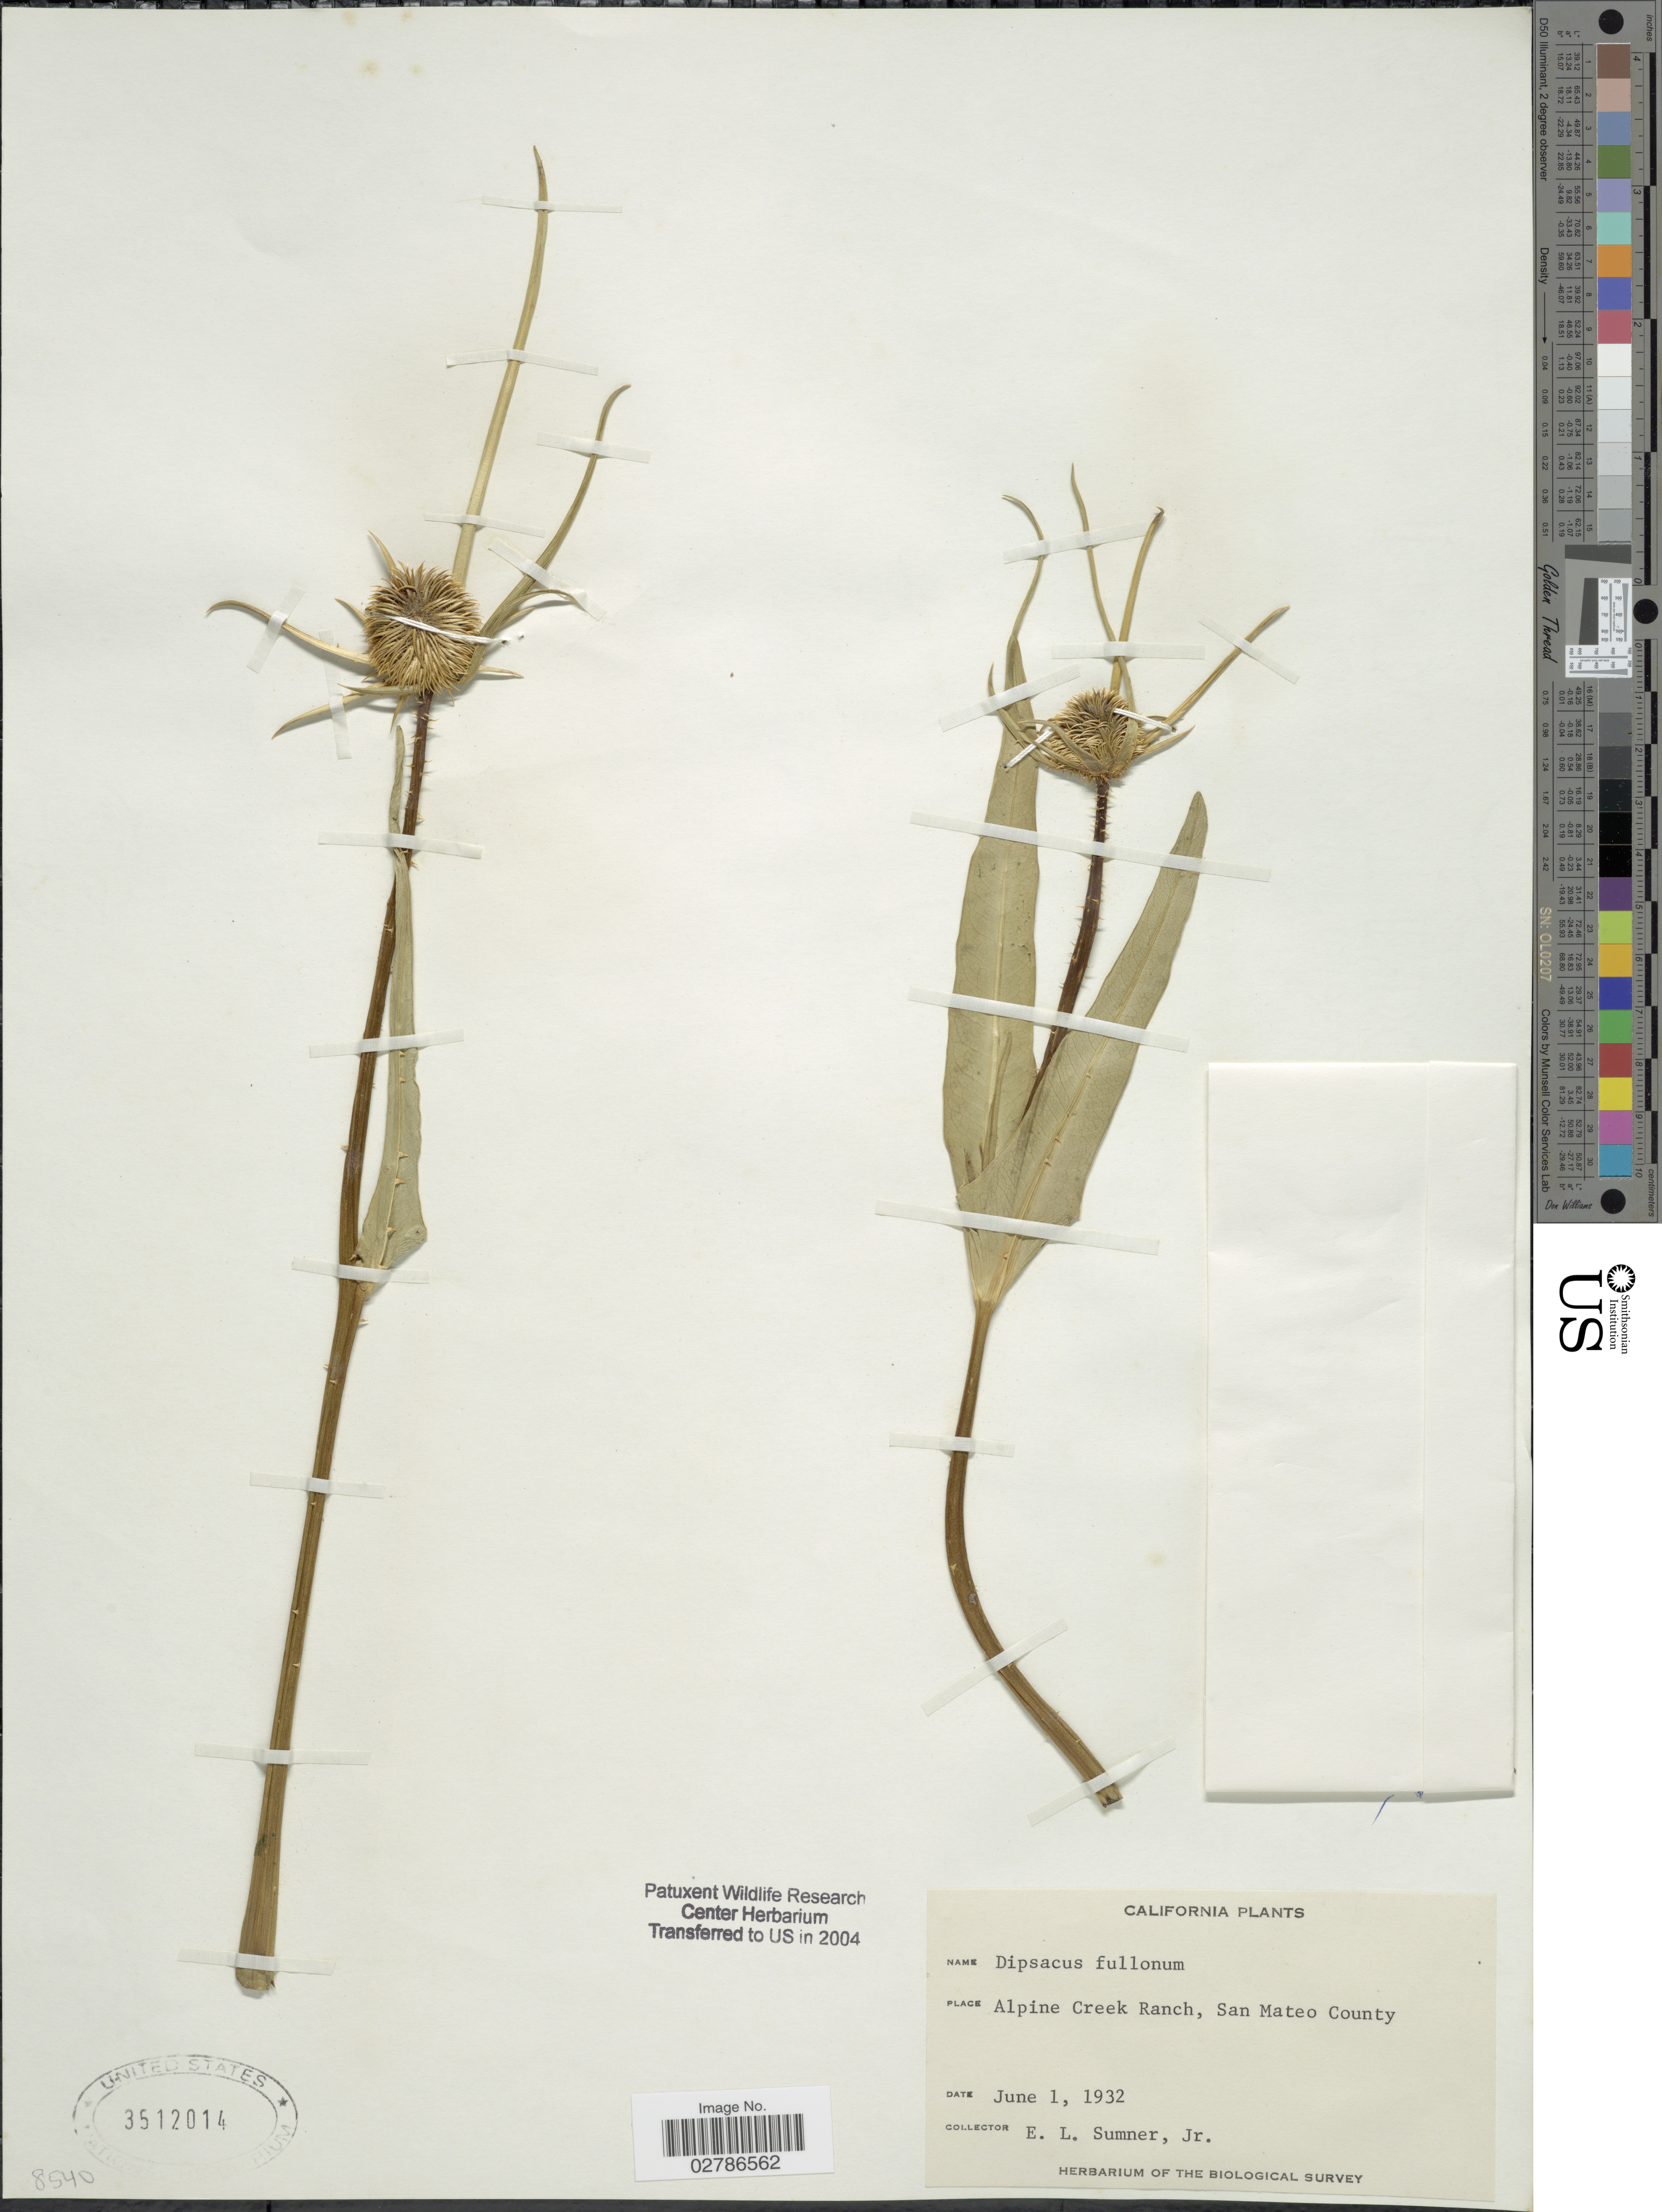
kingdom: Plantae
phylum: Tracheophyta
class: Magnoliopsida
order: Dipsacales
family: Caprifoliaceae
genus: Dipsacus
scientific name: Dipsacus fullonum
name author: L.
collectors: E. Sumner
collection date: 1932-06-01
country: United States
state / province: California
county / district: San Mateo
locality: Alpine Creek Ranch, San Mateo County.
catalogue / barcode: US 3512014